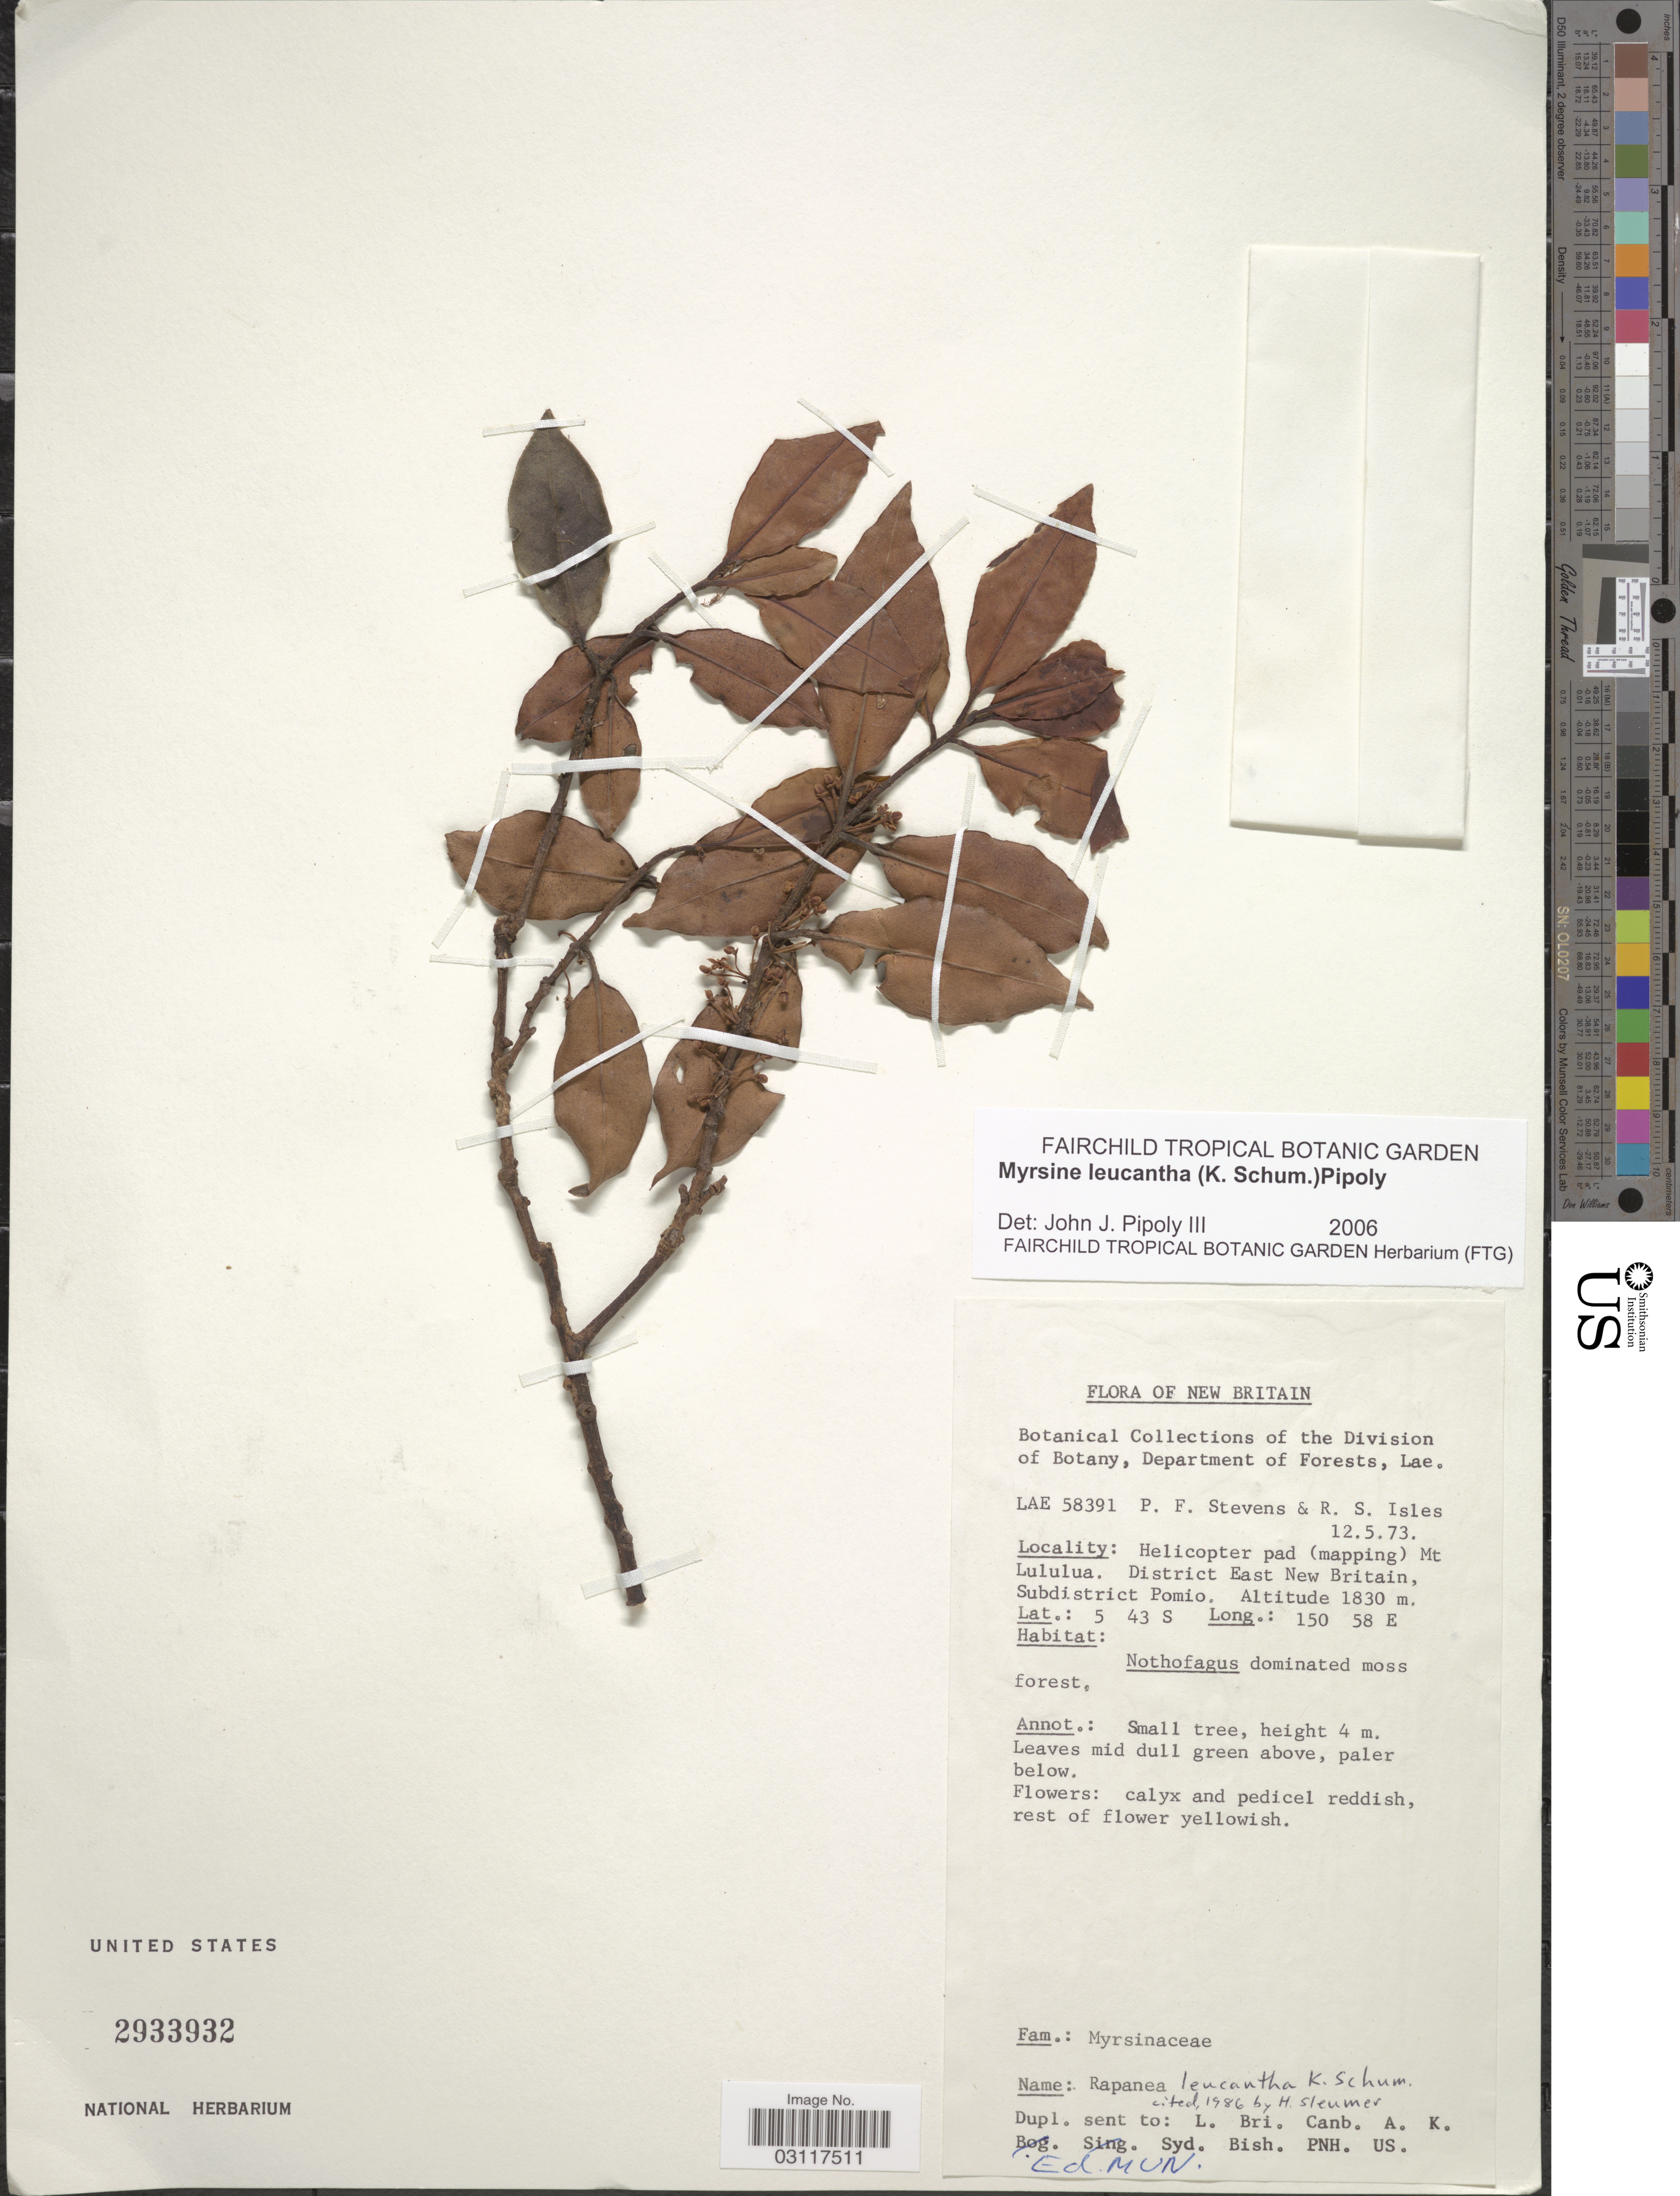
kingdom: Plantae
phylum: Tracheophyta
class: Magnoliopsida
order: Ericales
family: Primulaceae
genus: Myrsine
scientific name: Myrsine leucantha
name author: (K. Schum.) Pipoly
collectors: P. F. Stevens & R. Isles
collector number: LAE 58391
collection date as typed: Transcribed d/m/y: 12/5/73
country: Papua New Guinea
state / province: East New Britain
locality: New Britain, Helicopter pad (mapping) Mt Lululua, District East New Britain, Subdistrict Pomio.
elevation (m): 1830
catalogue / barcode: US 2933932